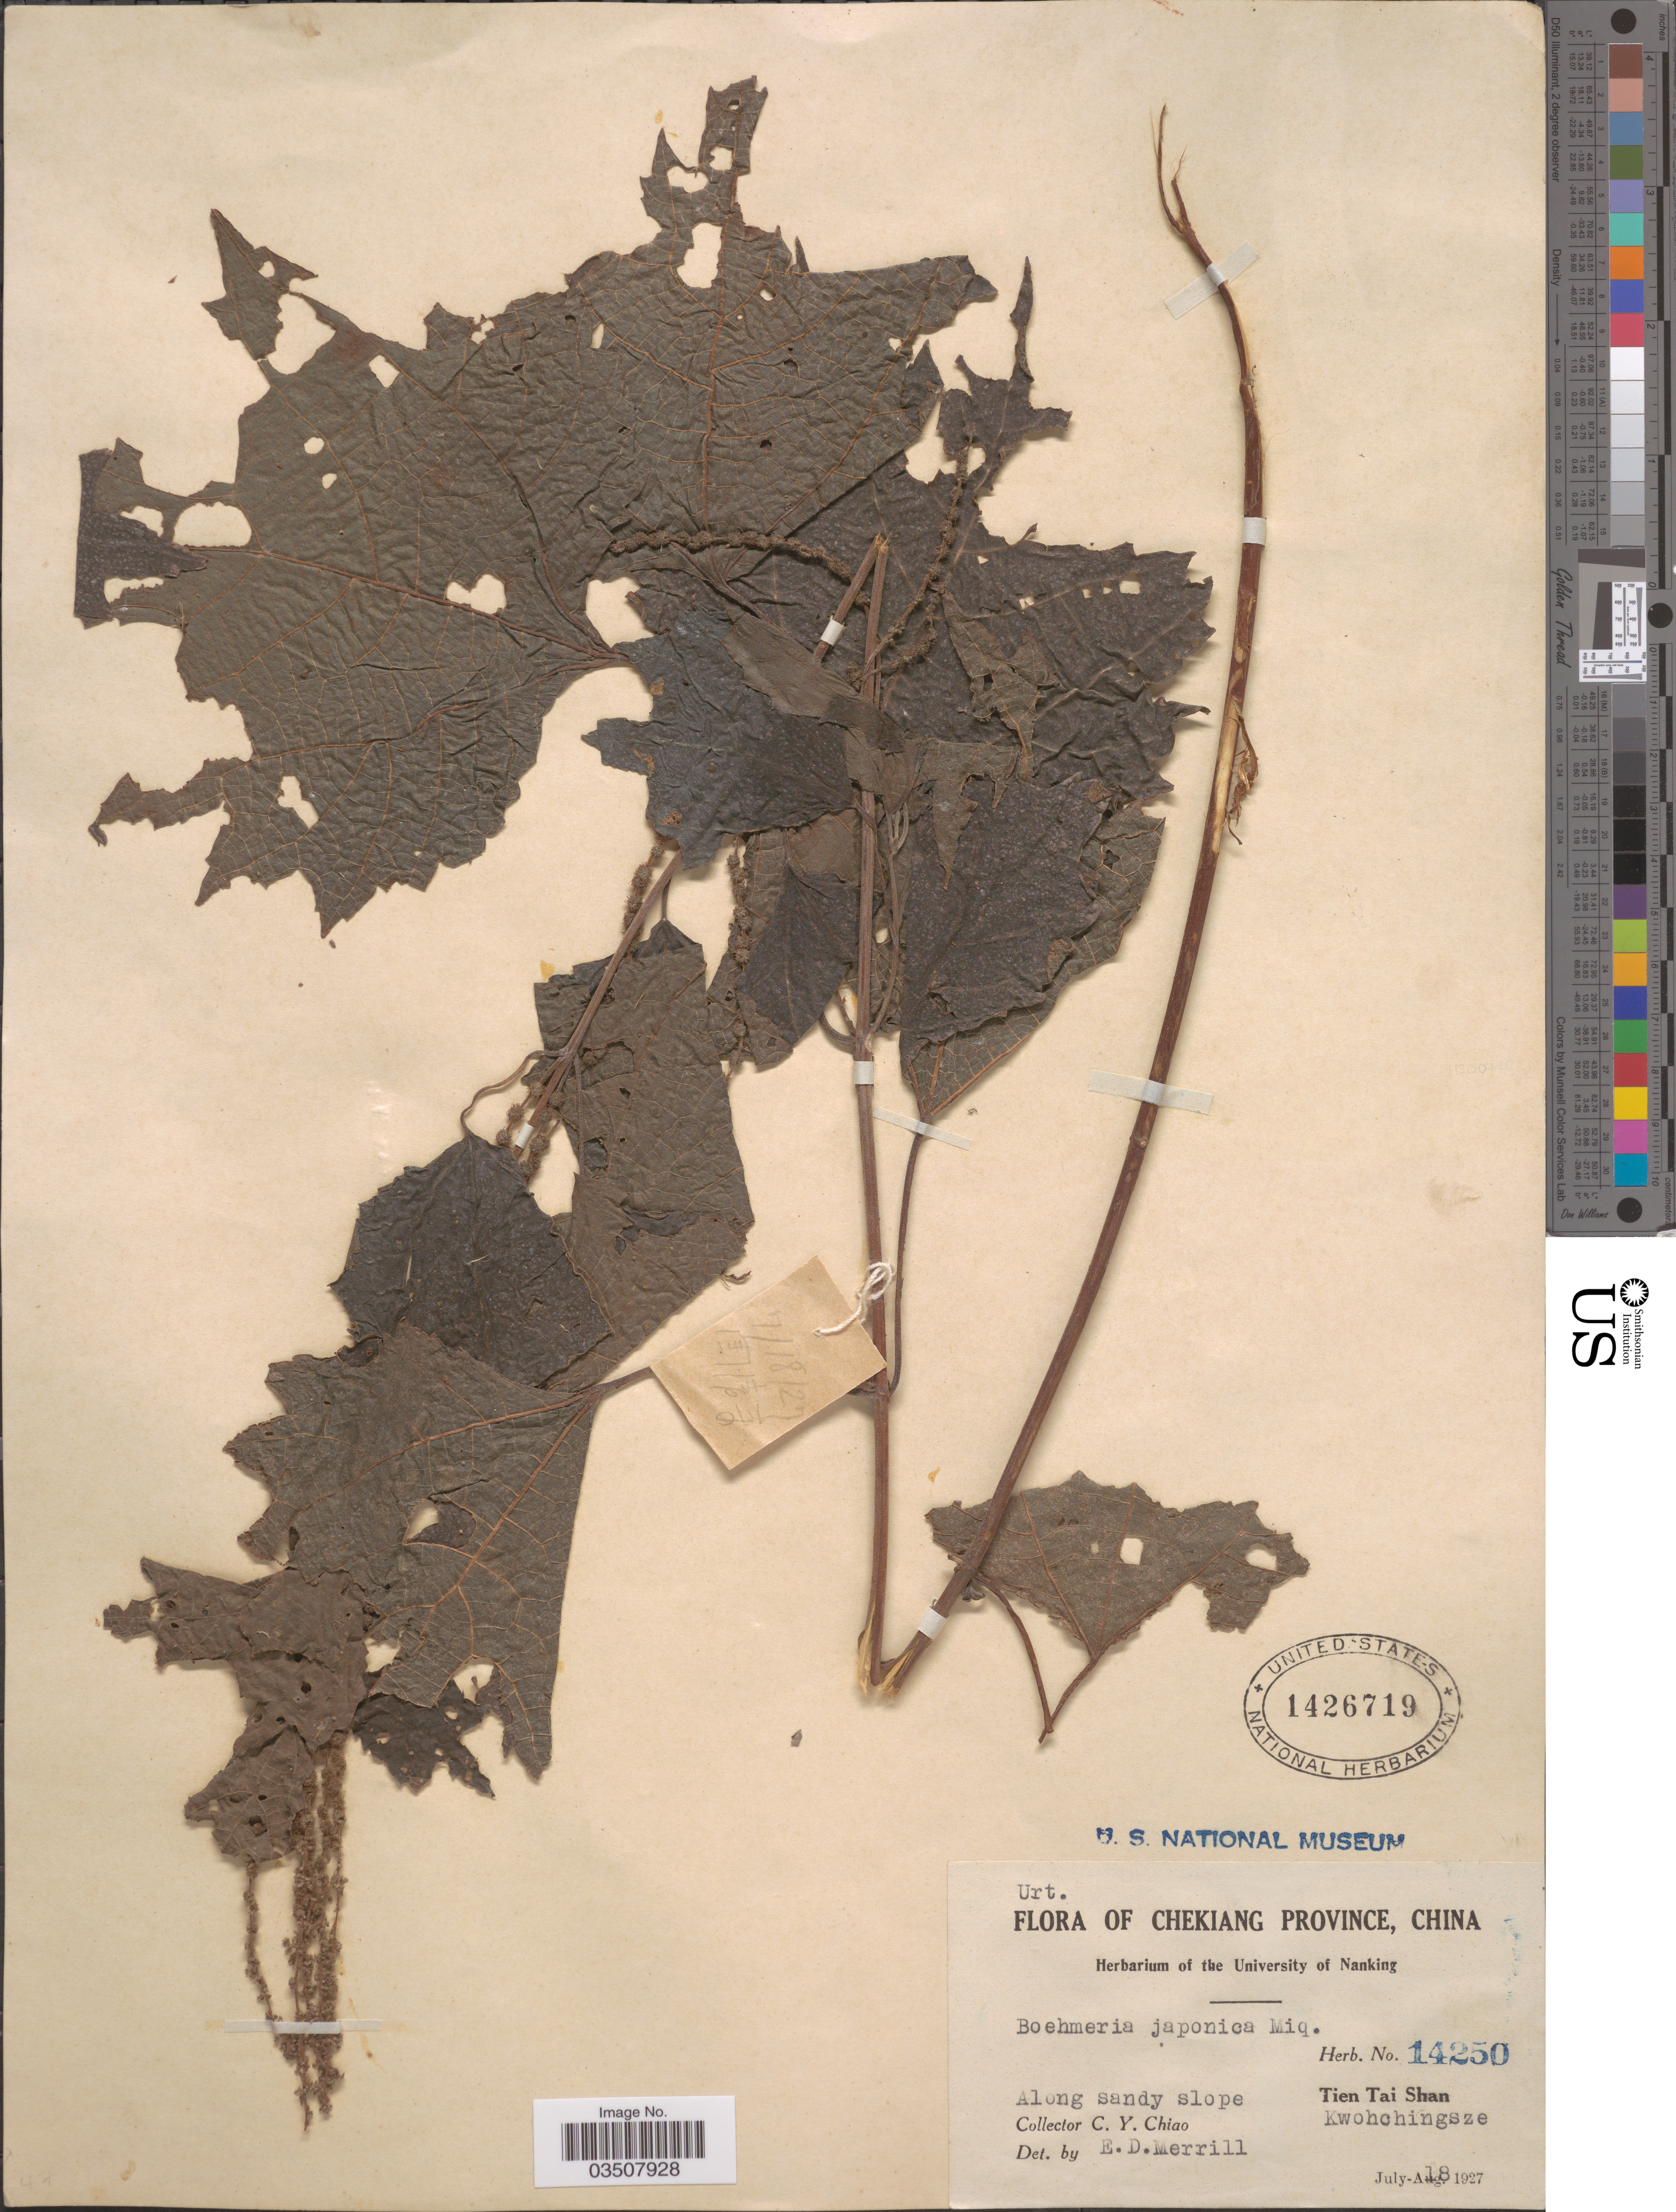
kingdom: Plantae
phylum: Tracheophyta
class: Magnoliopsida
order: Rosales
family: Urticaceae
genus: Boehmeria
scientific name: Boehmeria japonica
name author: (L. f.) Miq.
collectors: C. Y. Chiao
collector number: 14250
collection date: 1927-07-18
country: China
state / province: Zhejiang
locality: Chekiang Province. Tien Tai Shan, Kwohchingsze.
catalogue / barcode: US 1426719